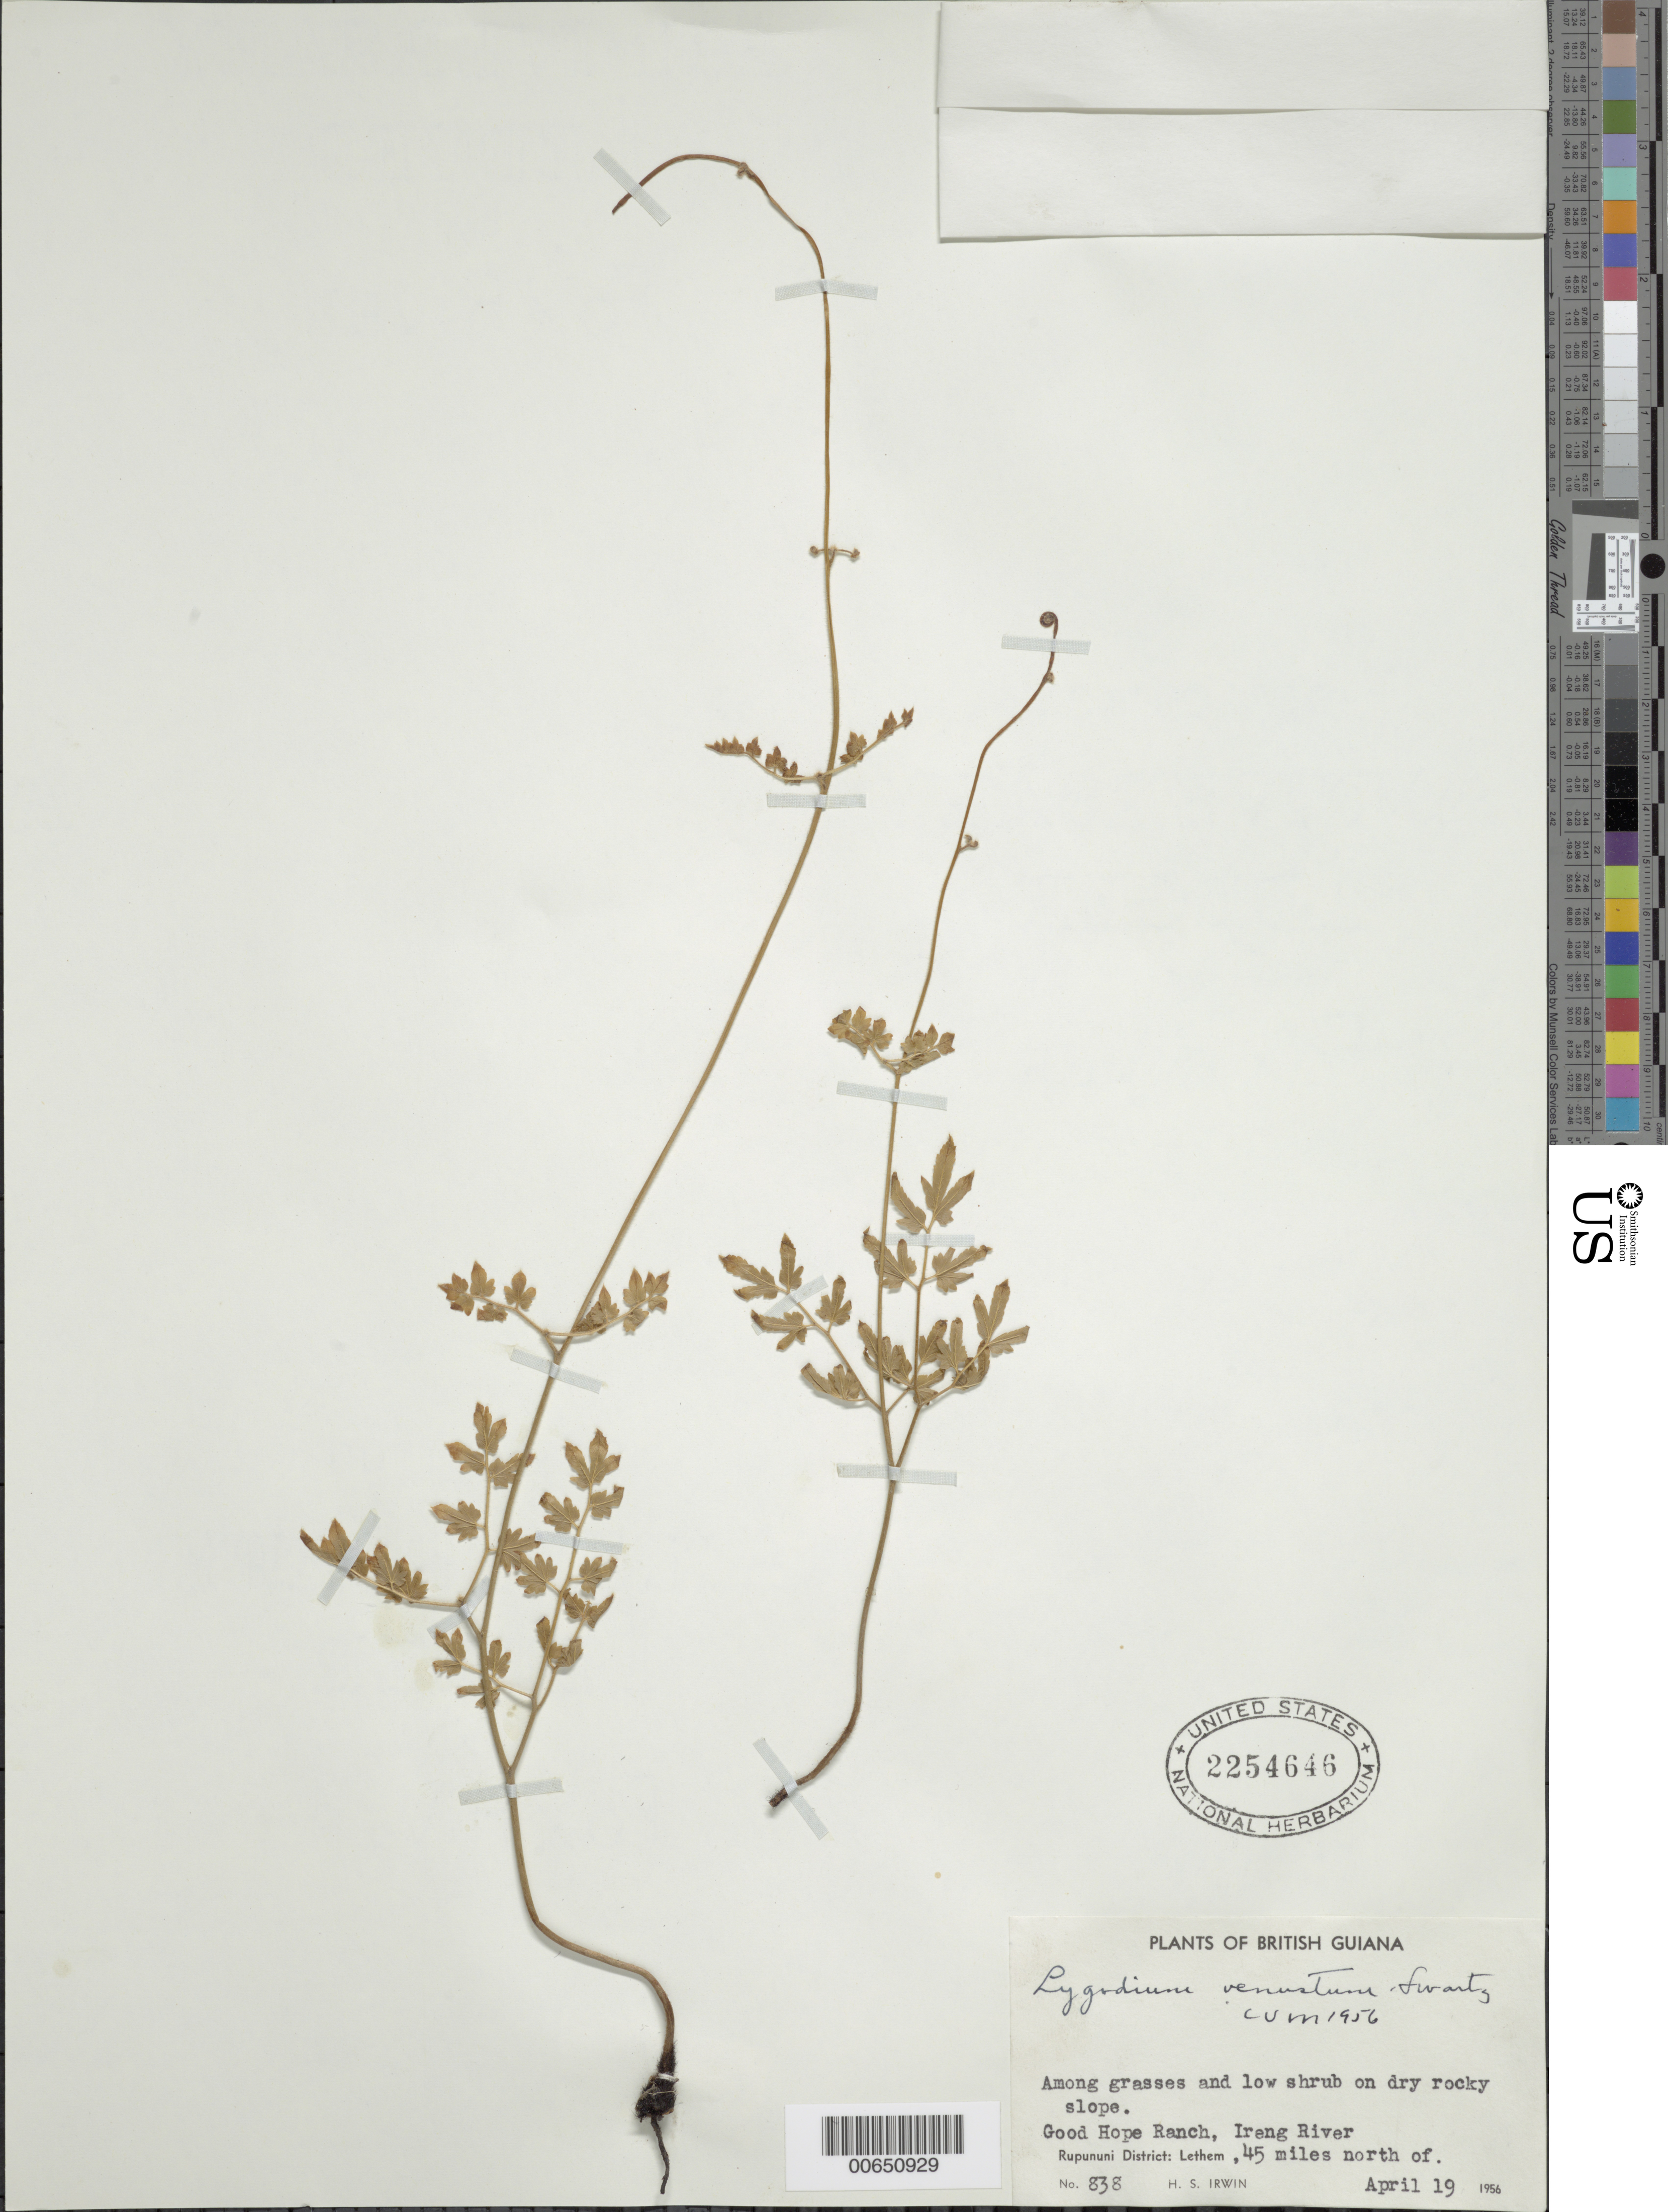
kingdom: Plantae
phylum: Tracheophyta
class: Polypodiopsida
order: Schizaeales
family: Lygodiaceae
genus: Lygodium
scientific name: Lygodium venustum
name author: Sw.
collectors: H. Irwin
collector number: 838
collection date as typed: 19-Apr-56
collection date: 1956-04-19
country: Guyana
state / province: U. Takutu-U. Essequibo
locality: Good Hope Ranch, 45 mi. N of Lethem, east bank of Takutu R.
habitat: Among grasses and low shrub on dry rocky slope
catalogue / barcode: US 2254646